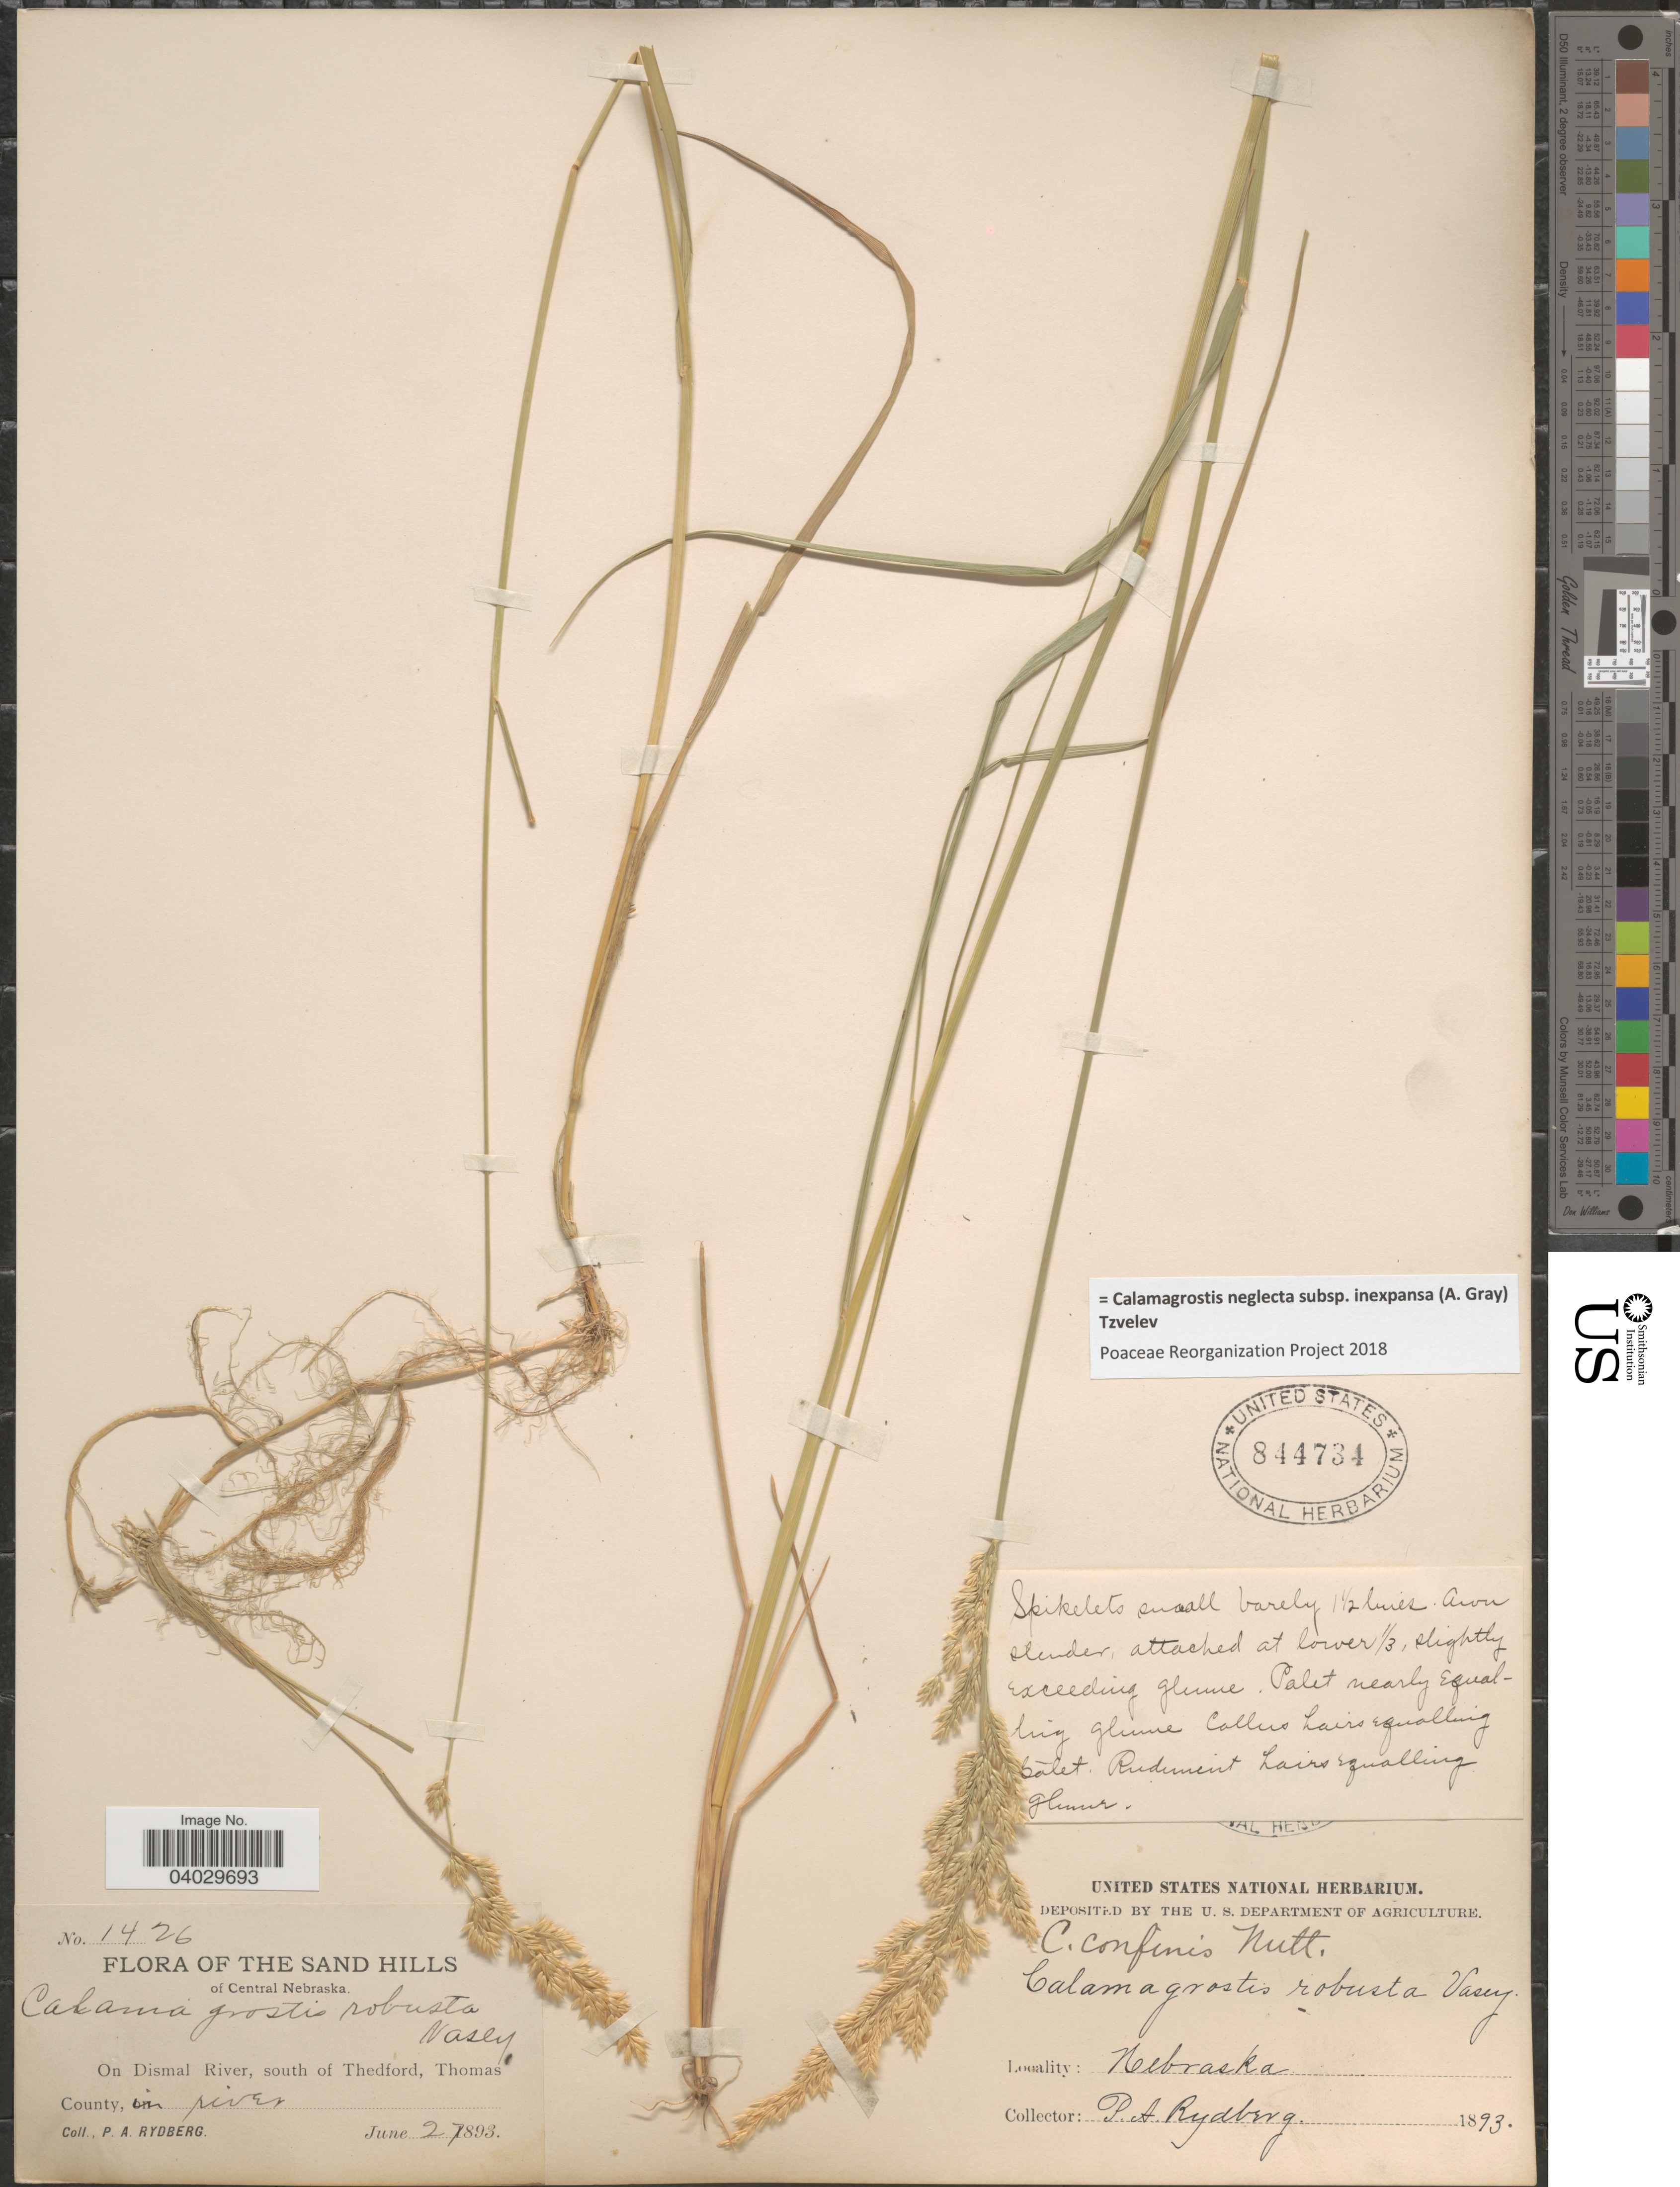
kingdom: Plantae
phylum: Tracheophyta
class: Liliopsida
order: Poales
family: Poaceae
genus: Calamagrostis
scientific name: Calamagrostis neglecta subsp. inexpansa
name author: (A. Gray) Tzvelev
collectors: P. A. Rydberg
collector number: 1426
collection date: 1893-06-27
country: United States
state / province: Nebraska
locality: The Sand Hills of Central Nebraska. On Dismal River, south of Thedford, Thomas County.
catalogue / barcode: US 844734